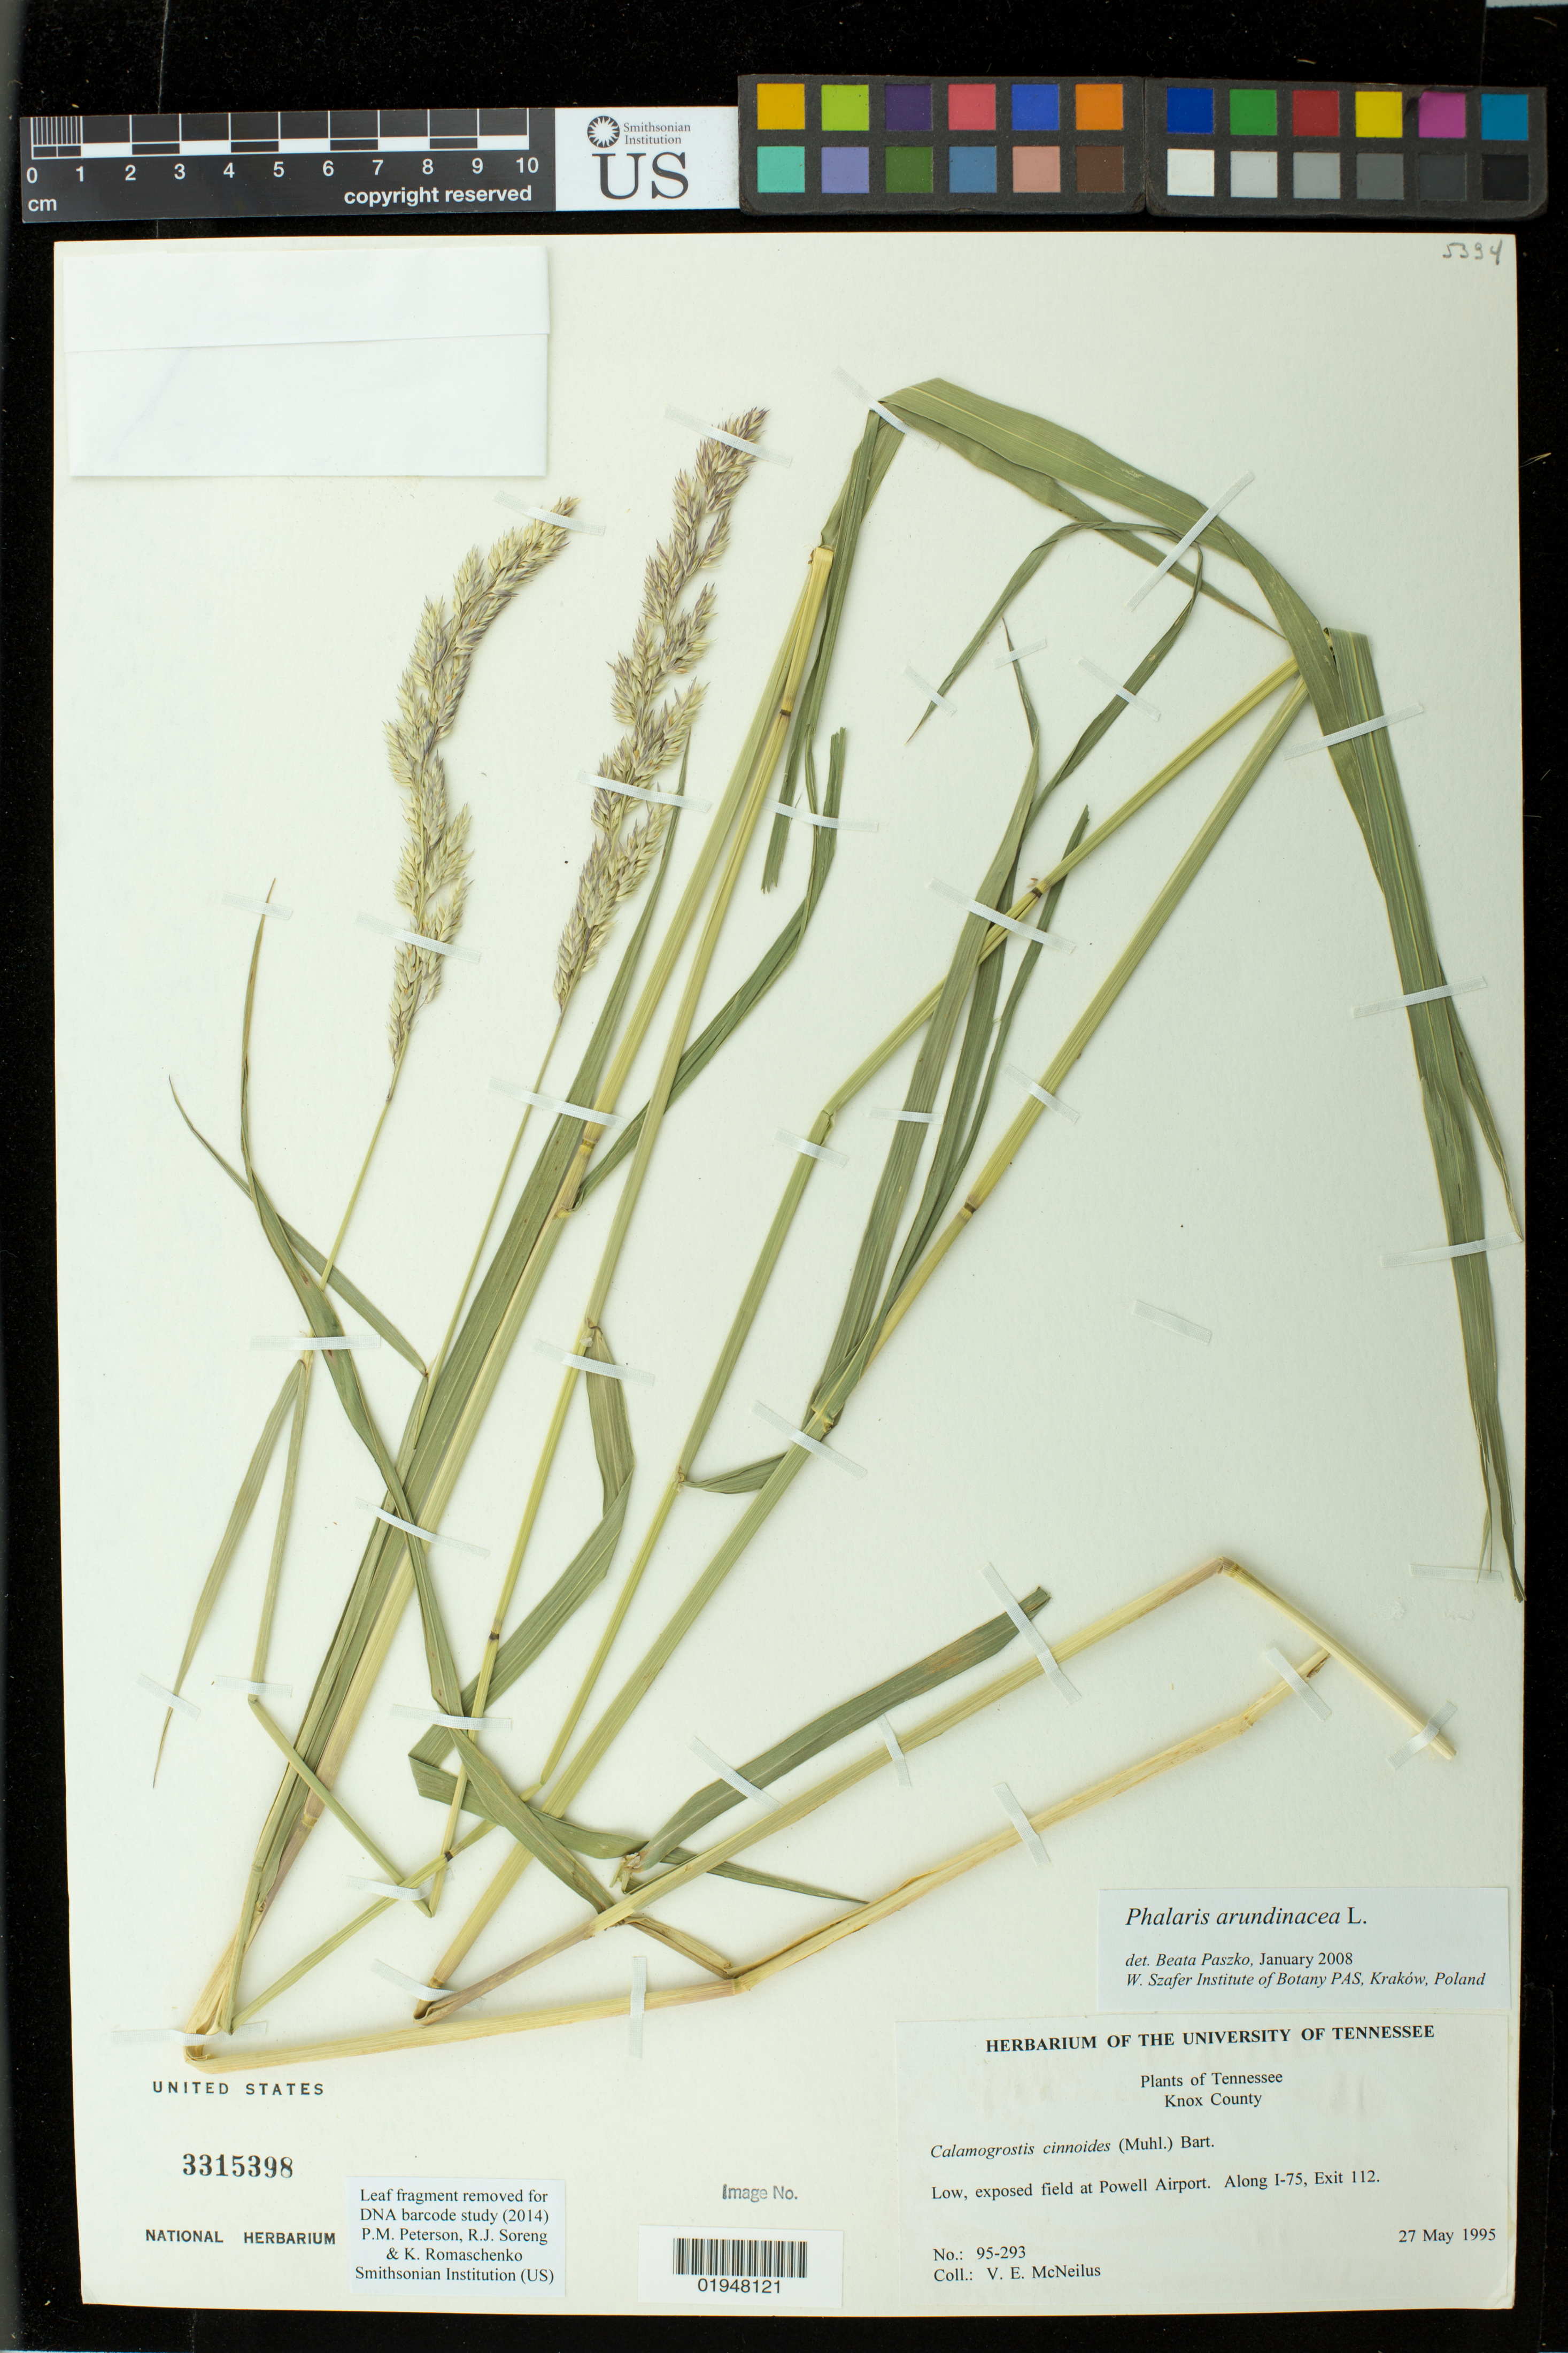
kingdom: Plantae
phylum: Tracheophyta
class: Liliopsida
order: Poales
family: Poaceae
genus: Phalaris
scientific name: Phalaris arundinacea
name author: L.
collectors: V. McNeilus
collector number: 95-293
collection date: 1995-05-27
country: United States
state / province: Tennessee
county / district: Knox County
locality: Powell Airport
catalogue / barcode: US 3315398